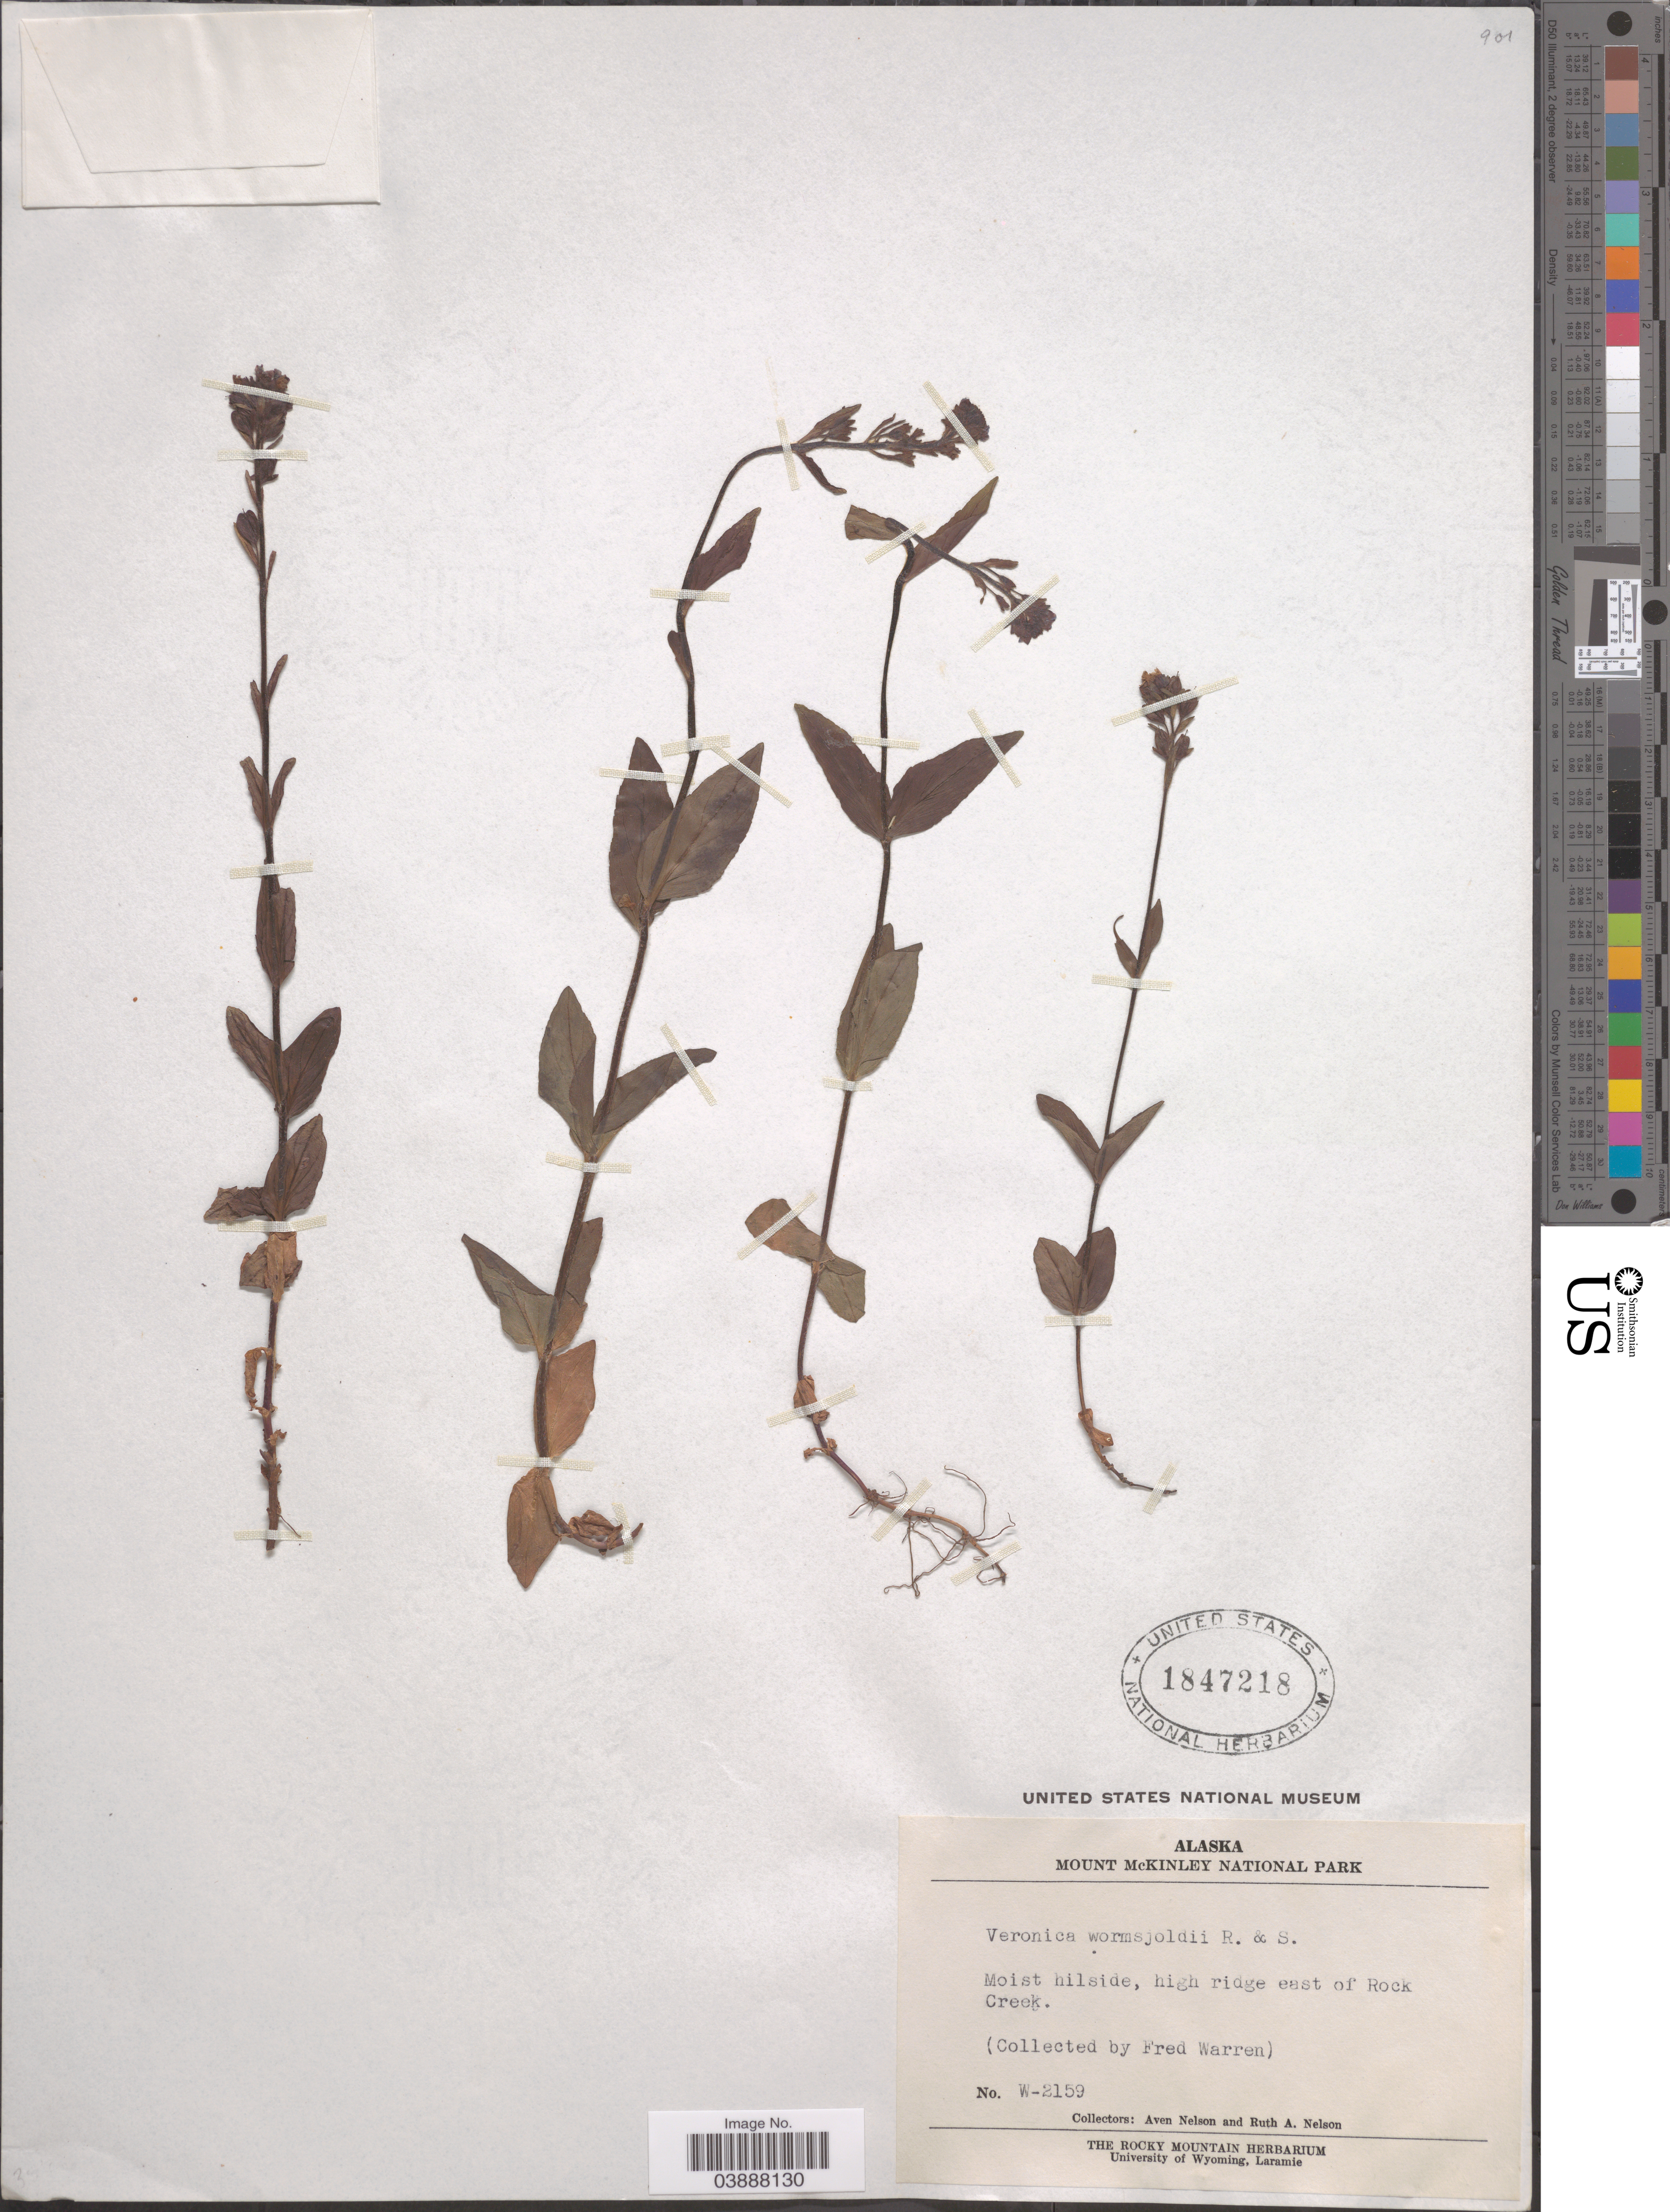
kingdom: Plantae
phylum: Tracheophyta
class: Magnoliopsida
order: Lamiales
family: Plantaginaceae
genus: Veronica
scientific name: Veronica wormskjoldii subsp. wormskjoldii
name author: Roem. & Schult.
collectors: A. Nelson, R. A. Nelson & F. Warren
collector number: W-2159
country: United States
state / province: Alaska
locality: Mount McKinley National Park. Moist hillside, high ridge east of Rock Creek.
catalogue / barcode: US 1847218